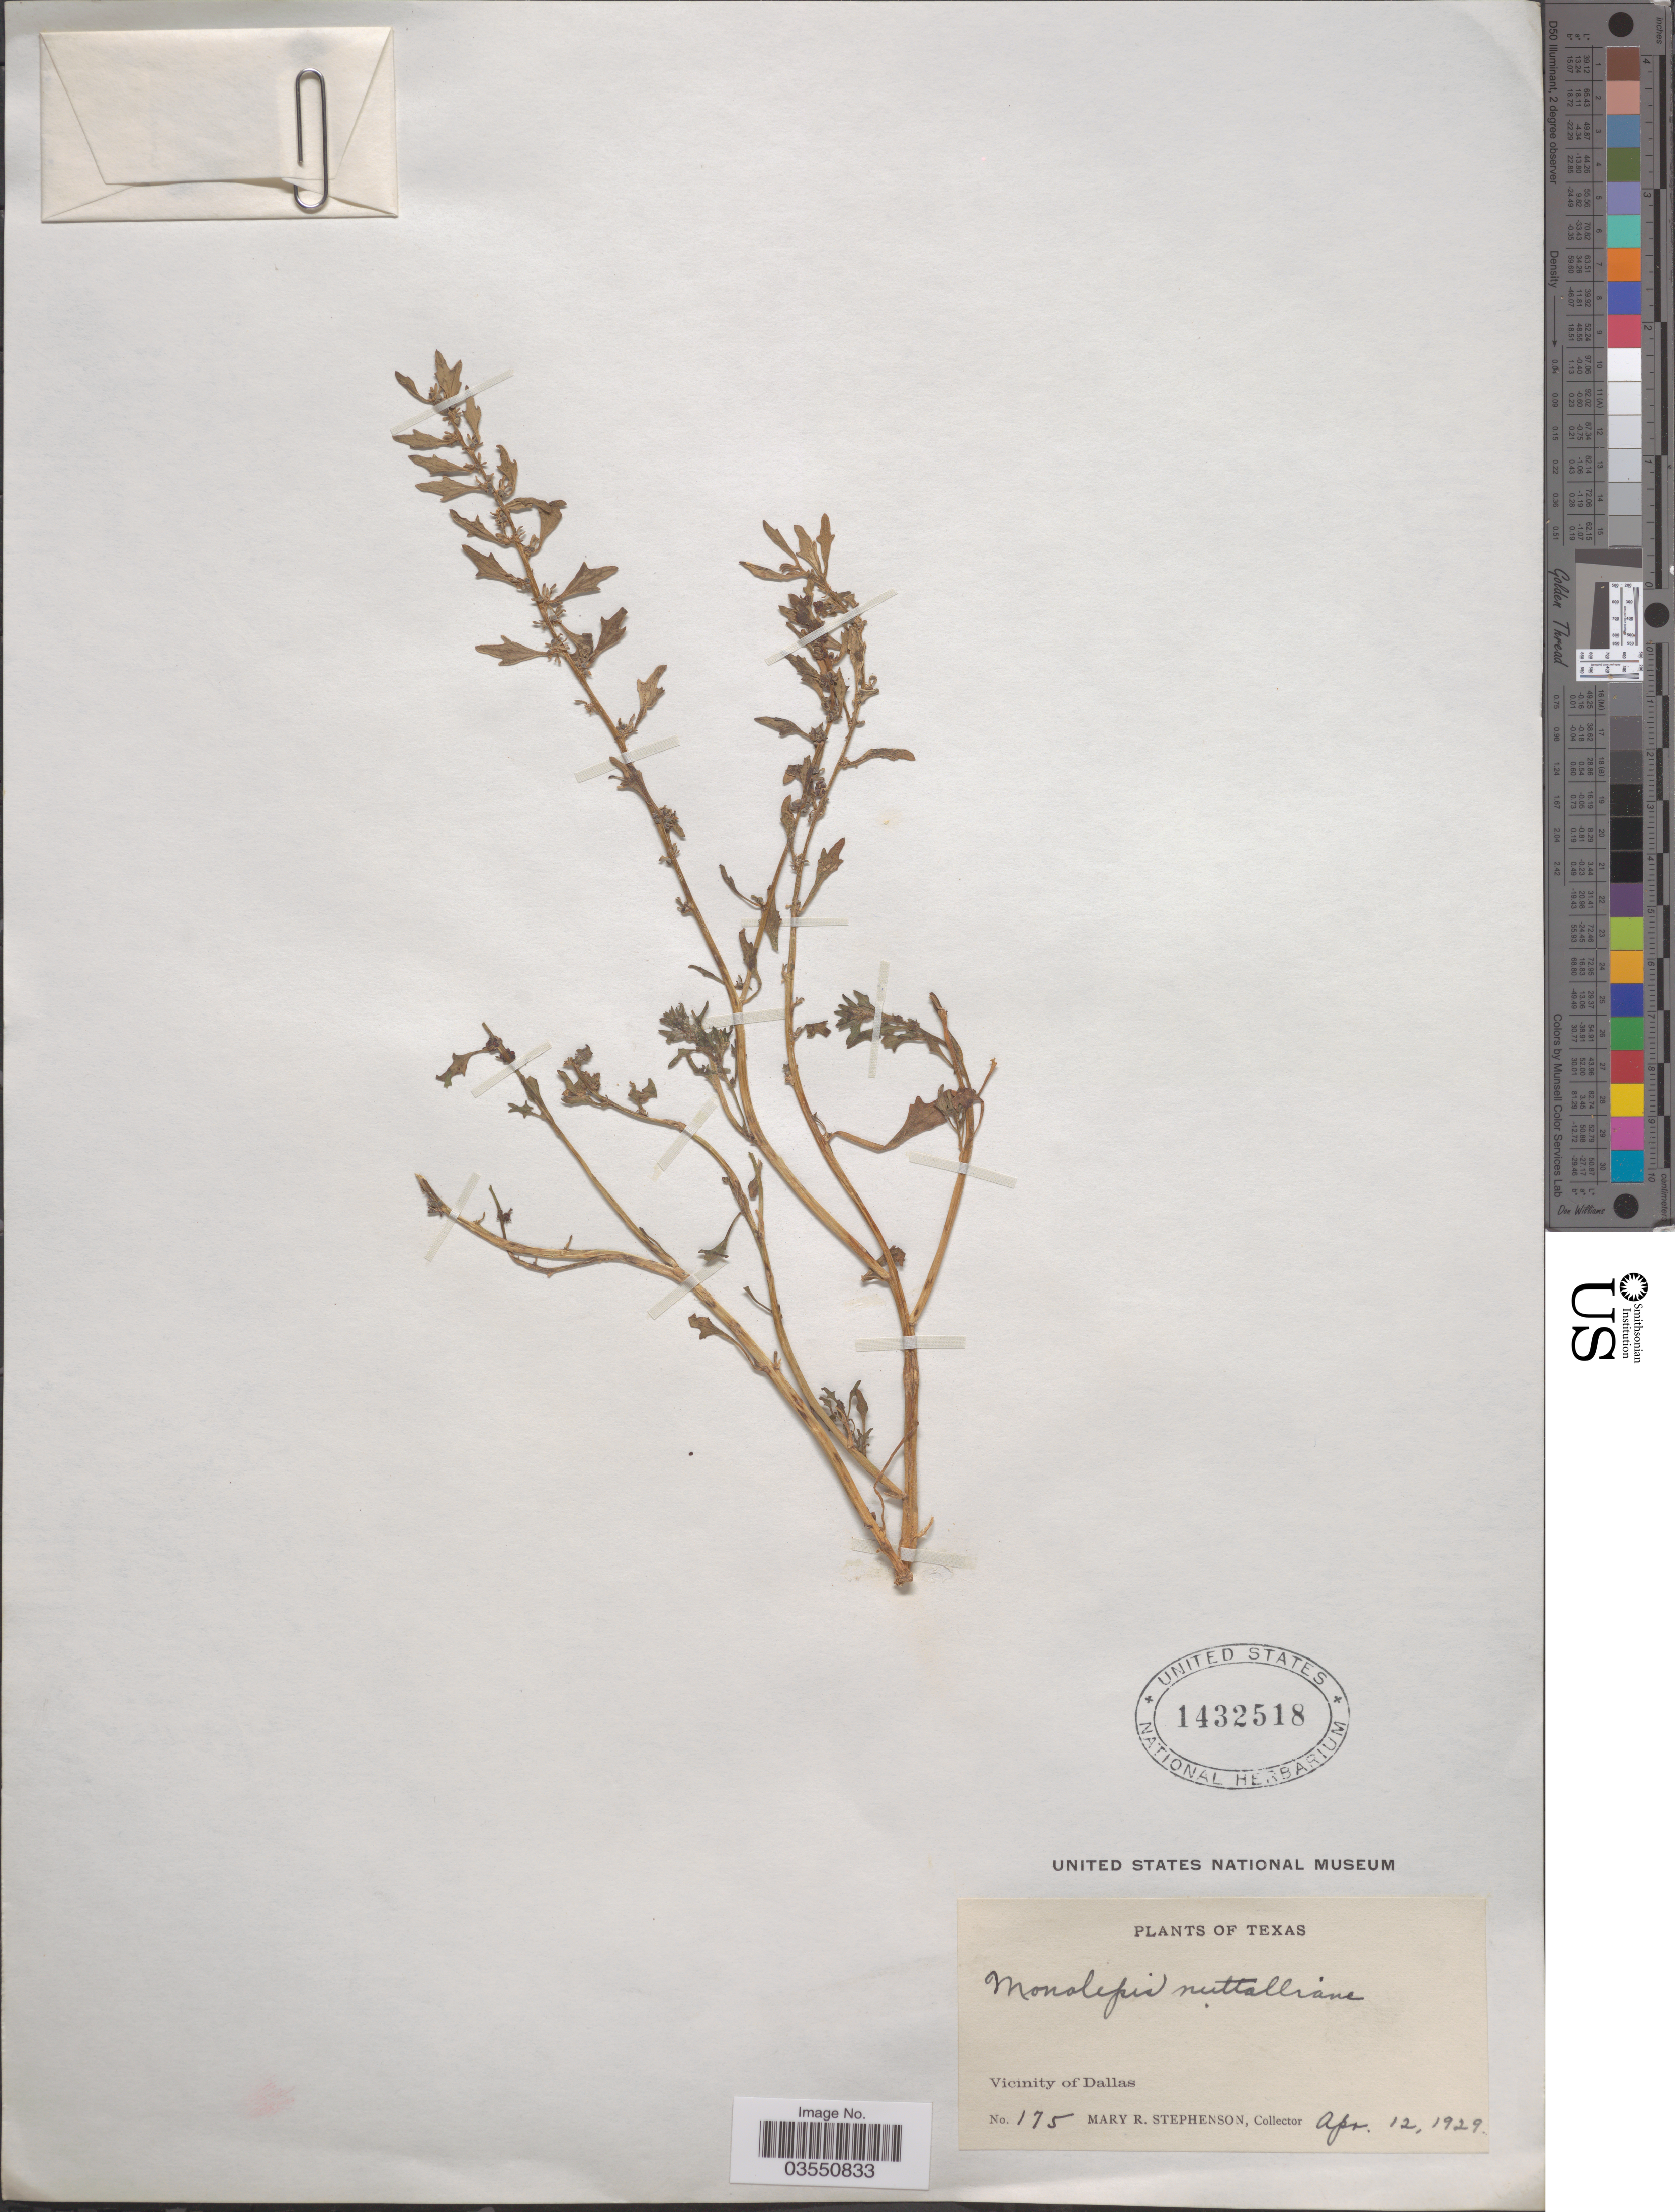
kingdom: Plantae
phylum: Tracheophyta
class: Magnoliopsida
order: Caryophyllales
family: Amaranthaceae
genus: Blitum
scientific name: Blitum nuttallianum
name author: Schult.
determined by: U.S. National Herbarium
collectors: M. Stephenson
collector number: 175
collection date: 1929-04-12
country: United States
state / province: Texas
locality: Vicinity of Dallas.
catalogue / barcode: US 1432518